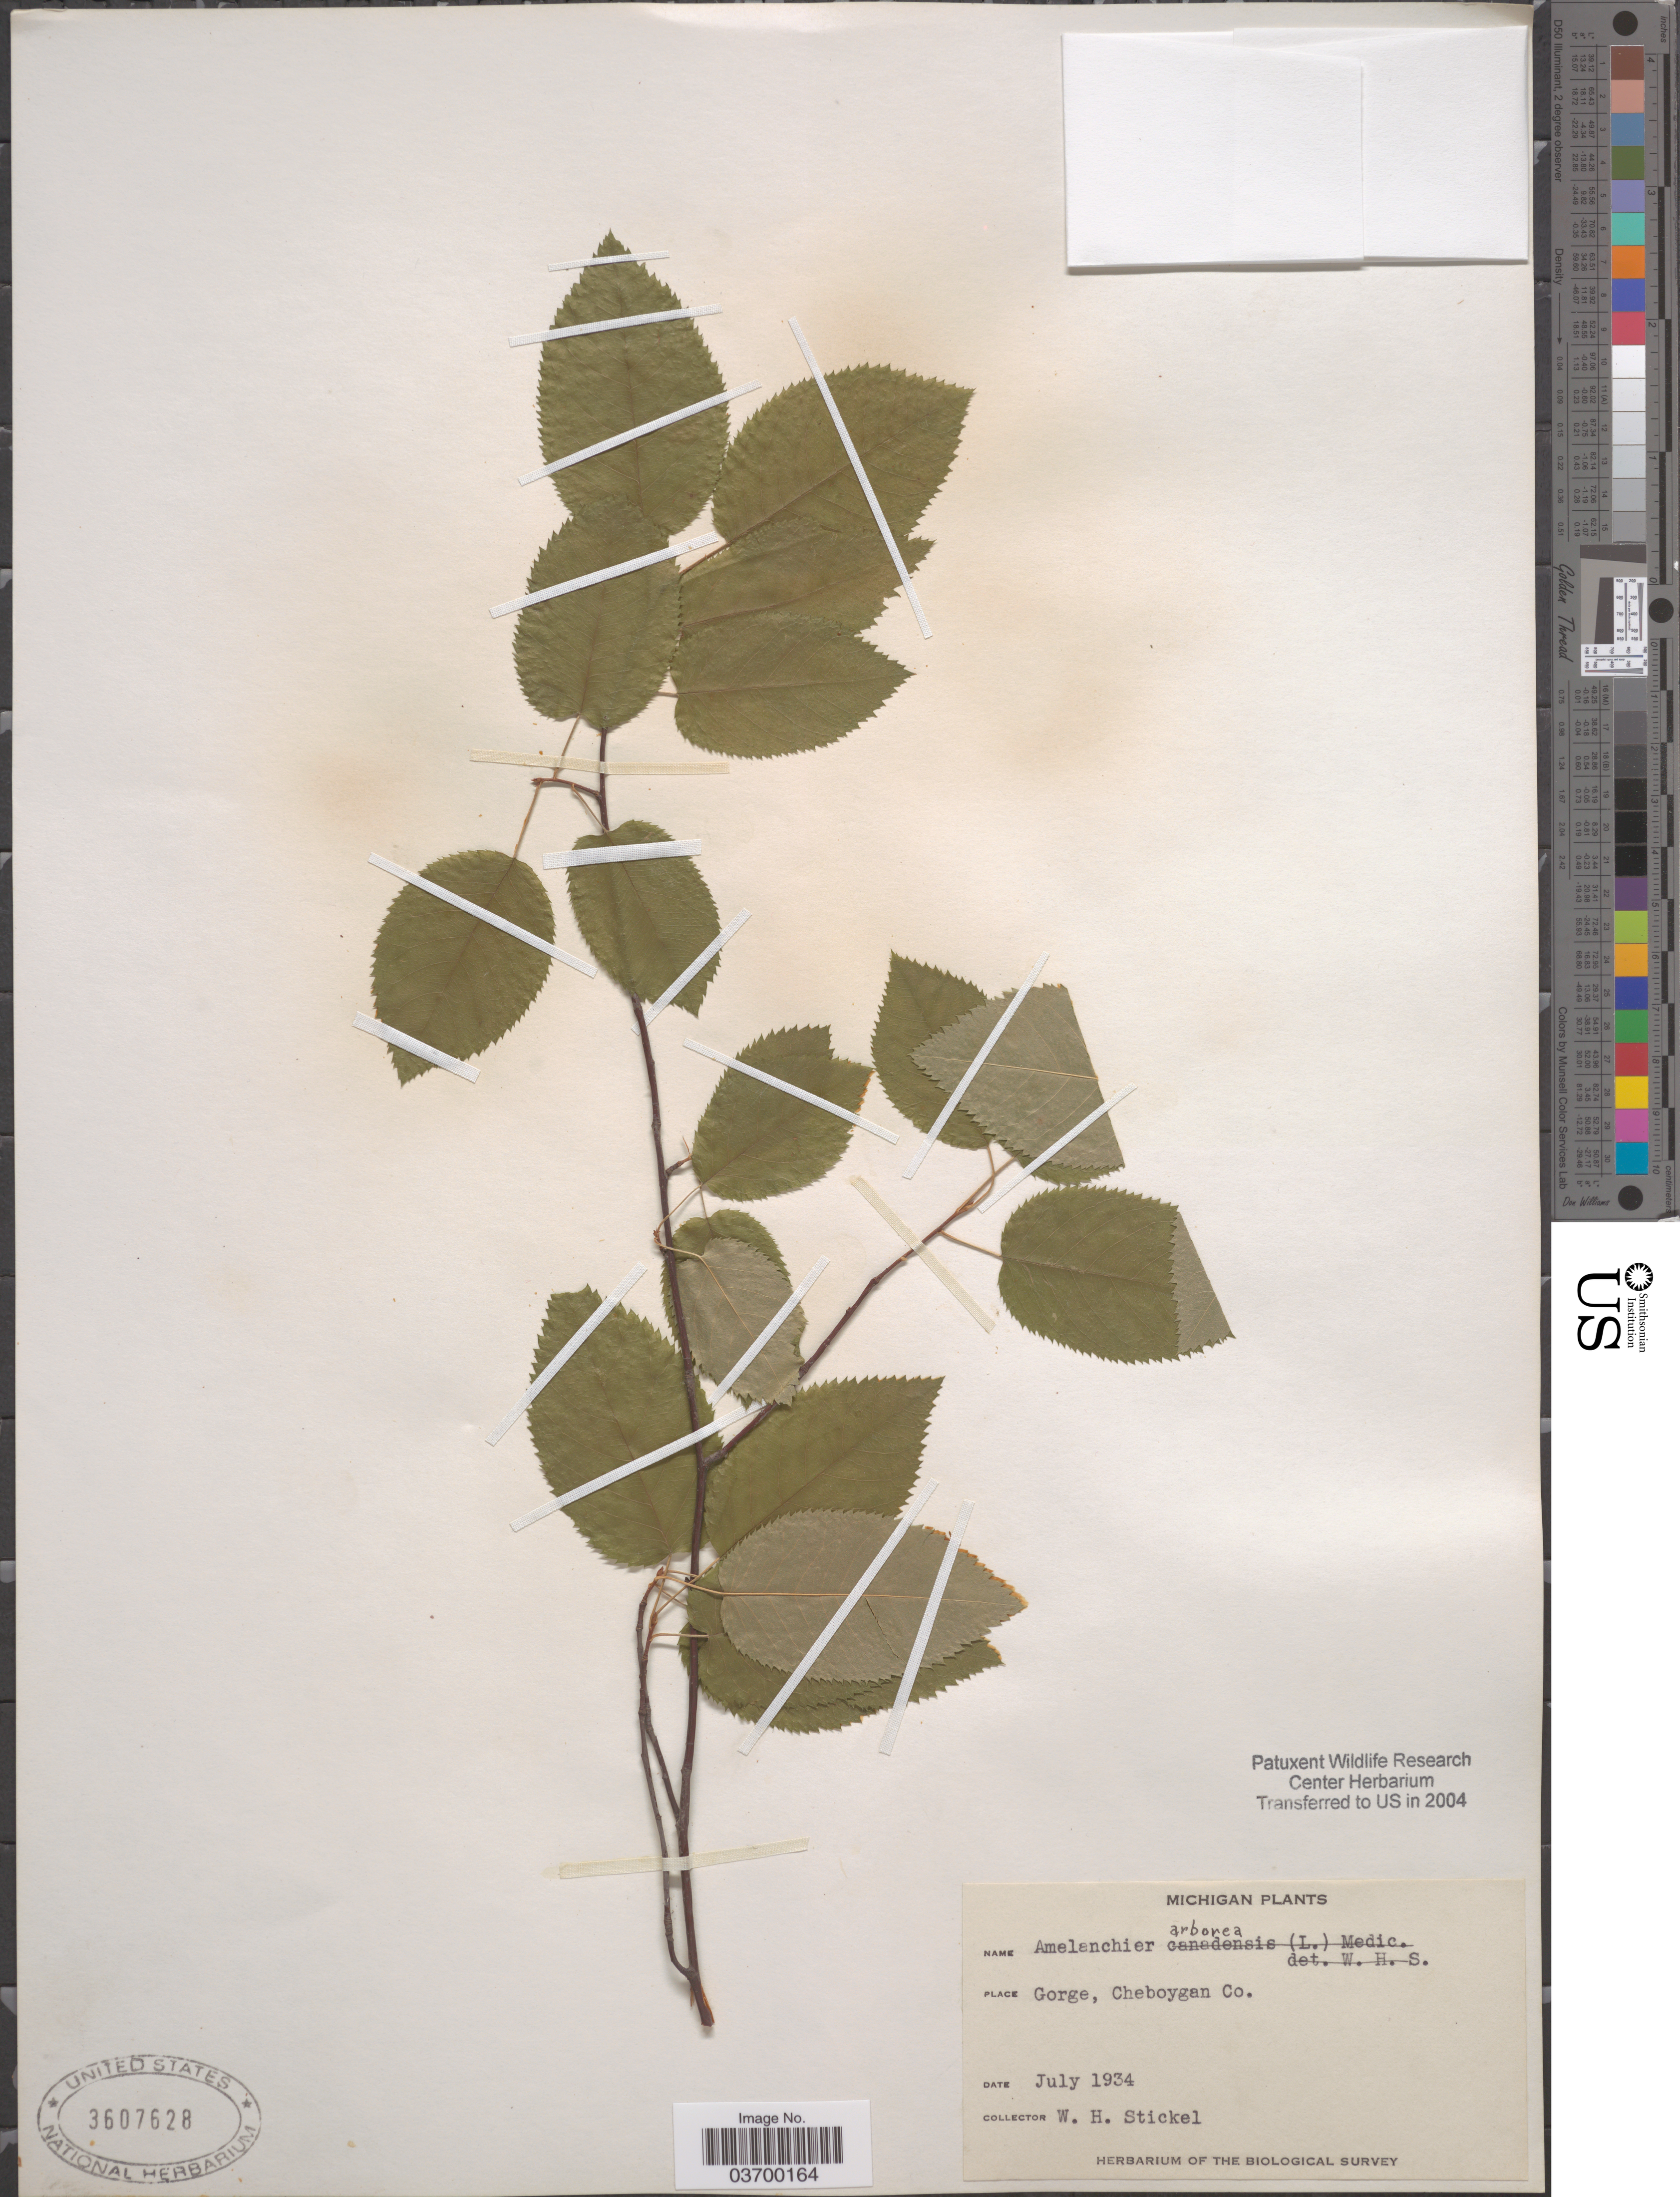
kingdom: Plantae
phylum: Tracheophyta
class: Magnoliopsida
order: Rosales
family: Rosaceae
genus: Amelanchier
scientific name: Amelanchier arborea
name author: (F. Michx.) Fernald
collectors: W. Stickel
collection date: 1934-07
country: United States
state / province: Michigan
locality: Gorge, Cheboygan Co.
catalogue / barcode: US 3607628